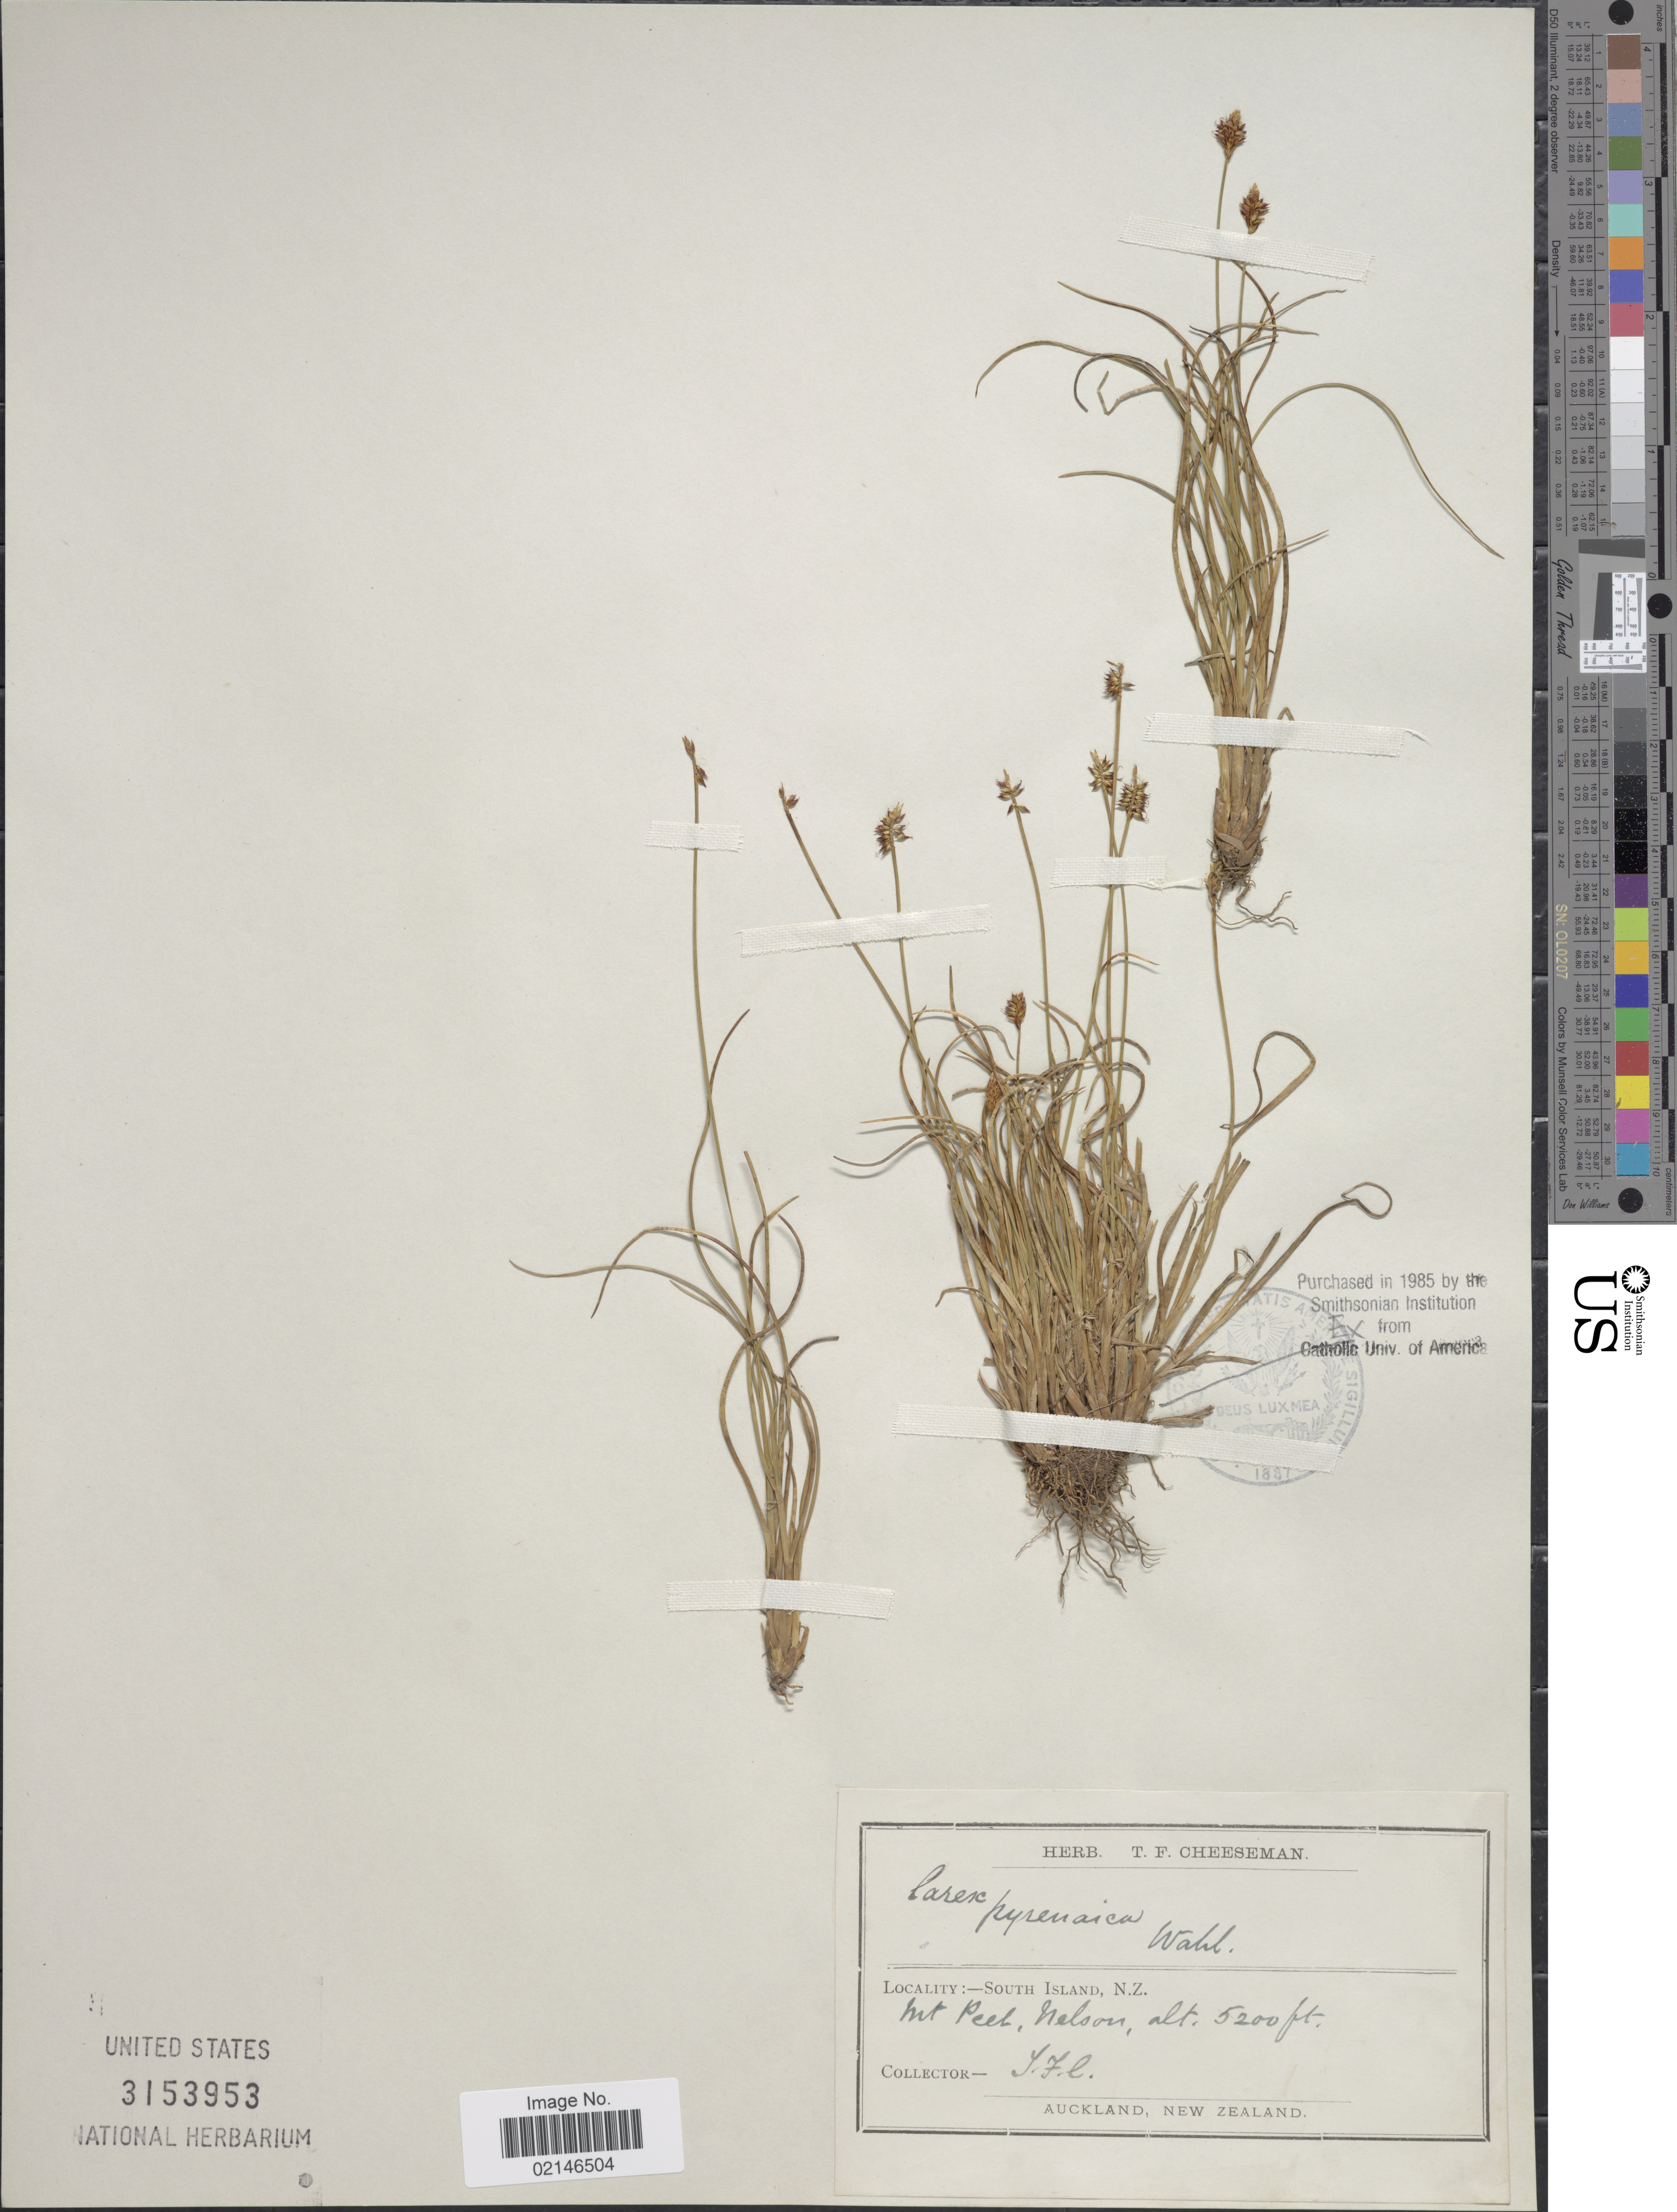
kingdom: Plantae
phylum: Tracheophyta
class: Liliopsida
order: Poales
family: Cyperaceae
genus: Carex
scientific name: Carex pyrenaica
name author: Wahlenb.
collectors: T. F. Cheeseman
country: New Zealand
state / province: Nelson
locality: South Island, Mt. Peel, Nelson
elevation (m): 1585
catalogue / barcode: US 3153953